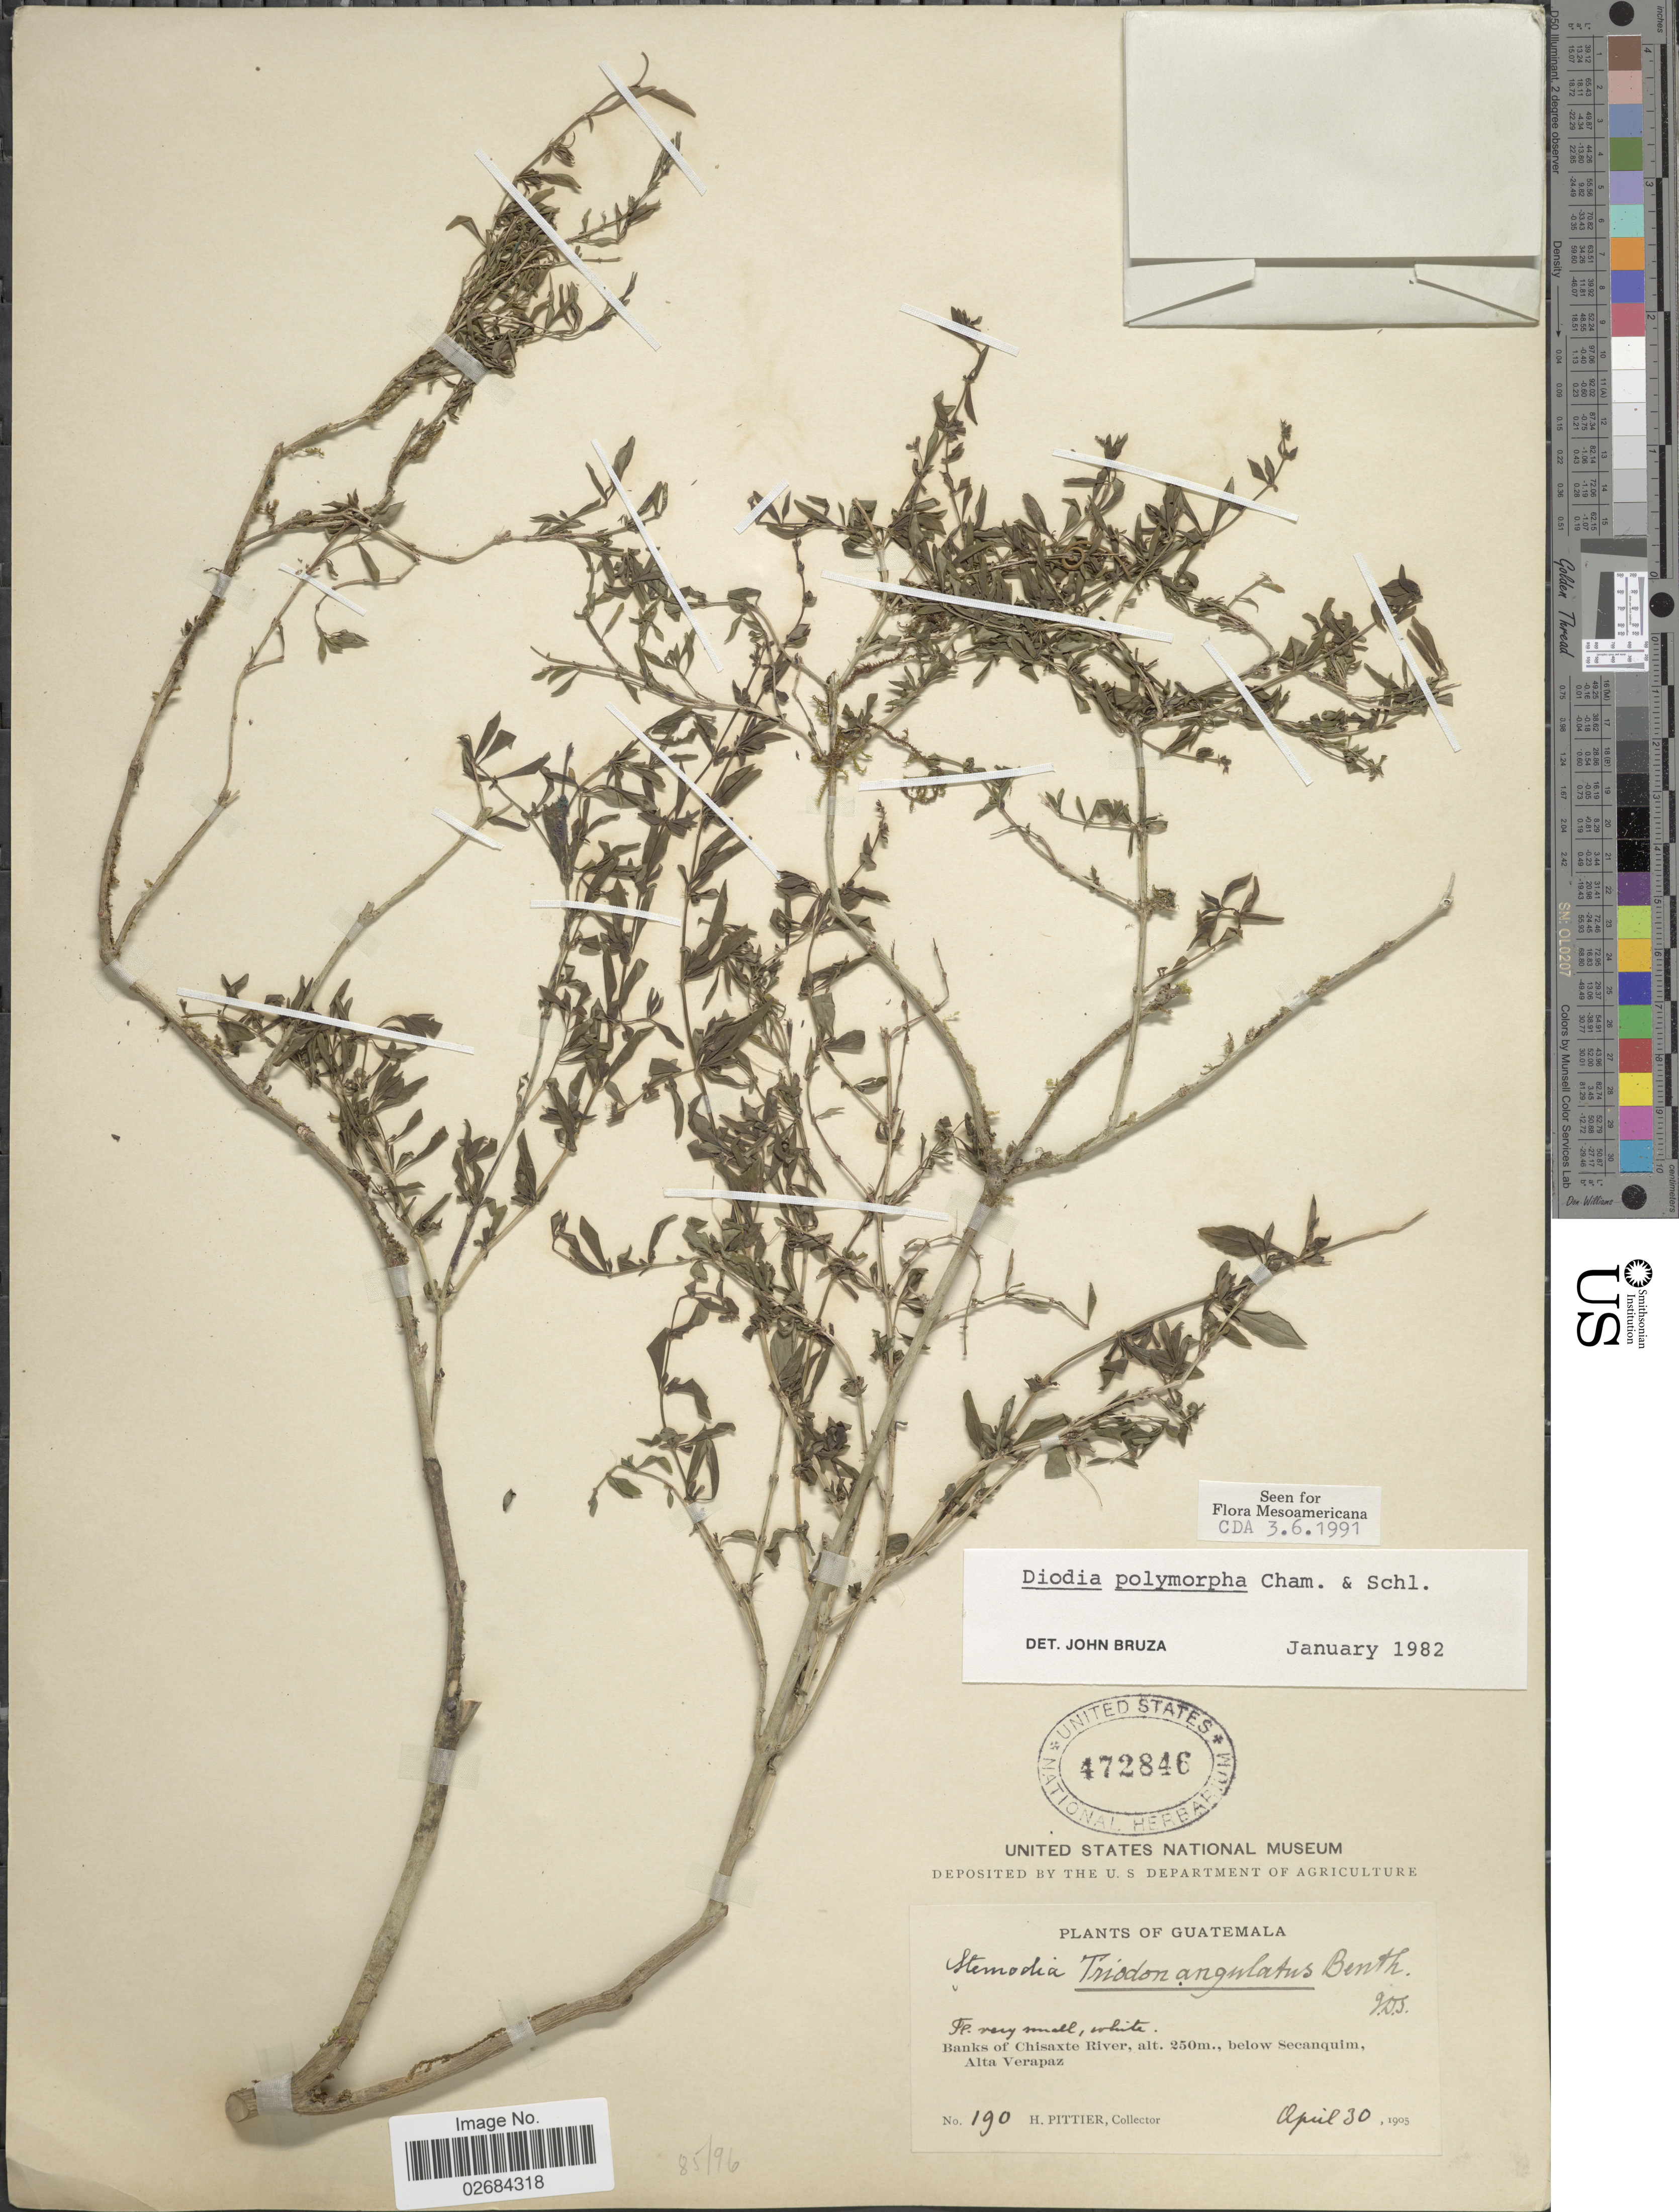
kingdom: Plantae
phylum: Tracheophyta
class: Magnoliopsida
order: Gentianales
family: Rubiaceae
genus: Diodia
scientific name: Diodia brasiliensis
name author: Spreng.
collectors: H. F. Pittier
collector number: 190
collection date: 1905-04-30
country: Guatemala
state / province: Alta Verapaz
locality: Basin of Chisaxte River, below Secanquim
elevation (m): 250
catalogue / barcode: US 472846